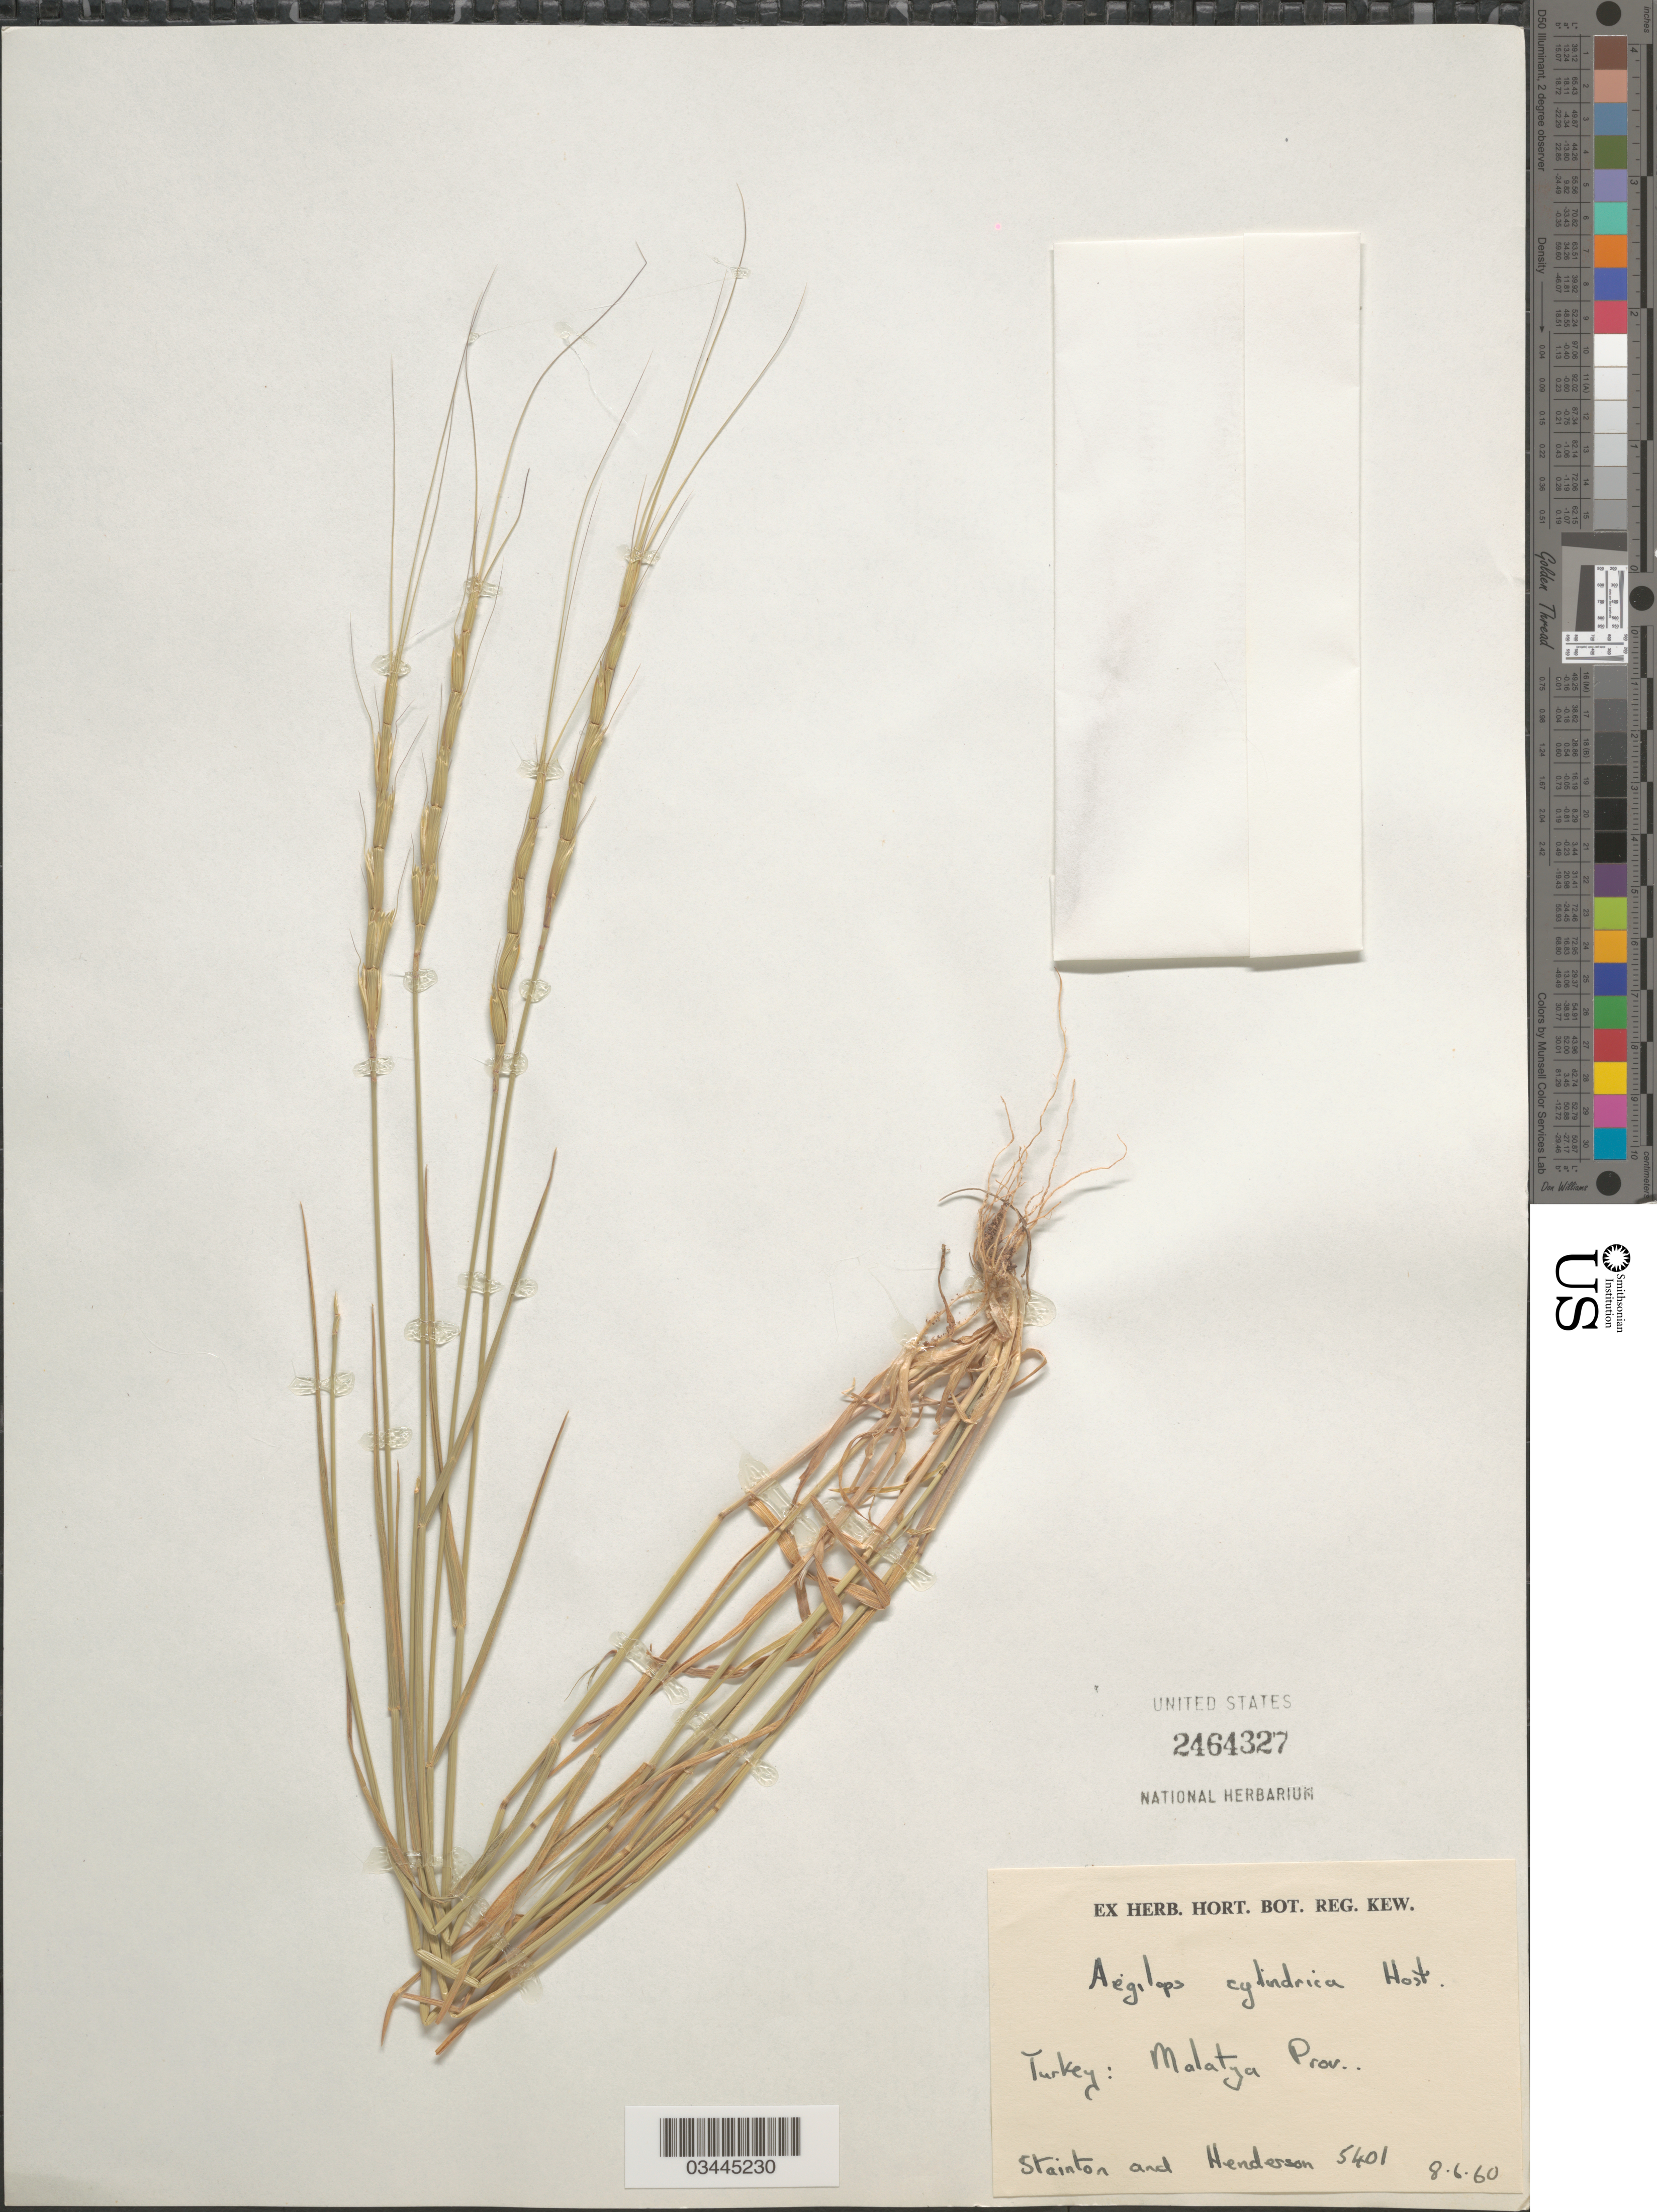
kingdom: Plantae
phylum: Tracheophyta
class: Liliopsida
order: Poales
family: Poaceae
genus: Aegilops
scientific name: Aegilops cylindrica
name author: Host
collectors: -. Stainton & Henderson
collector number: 5401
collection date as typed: Transcribed d/m/y: 8/6/60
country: Turkey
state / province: Malatya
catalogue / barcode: US 2464327